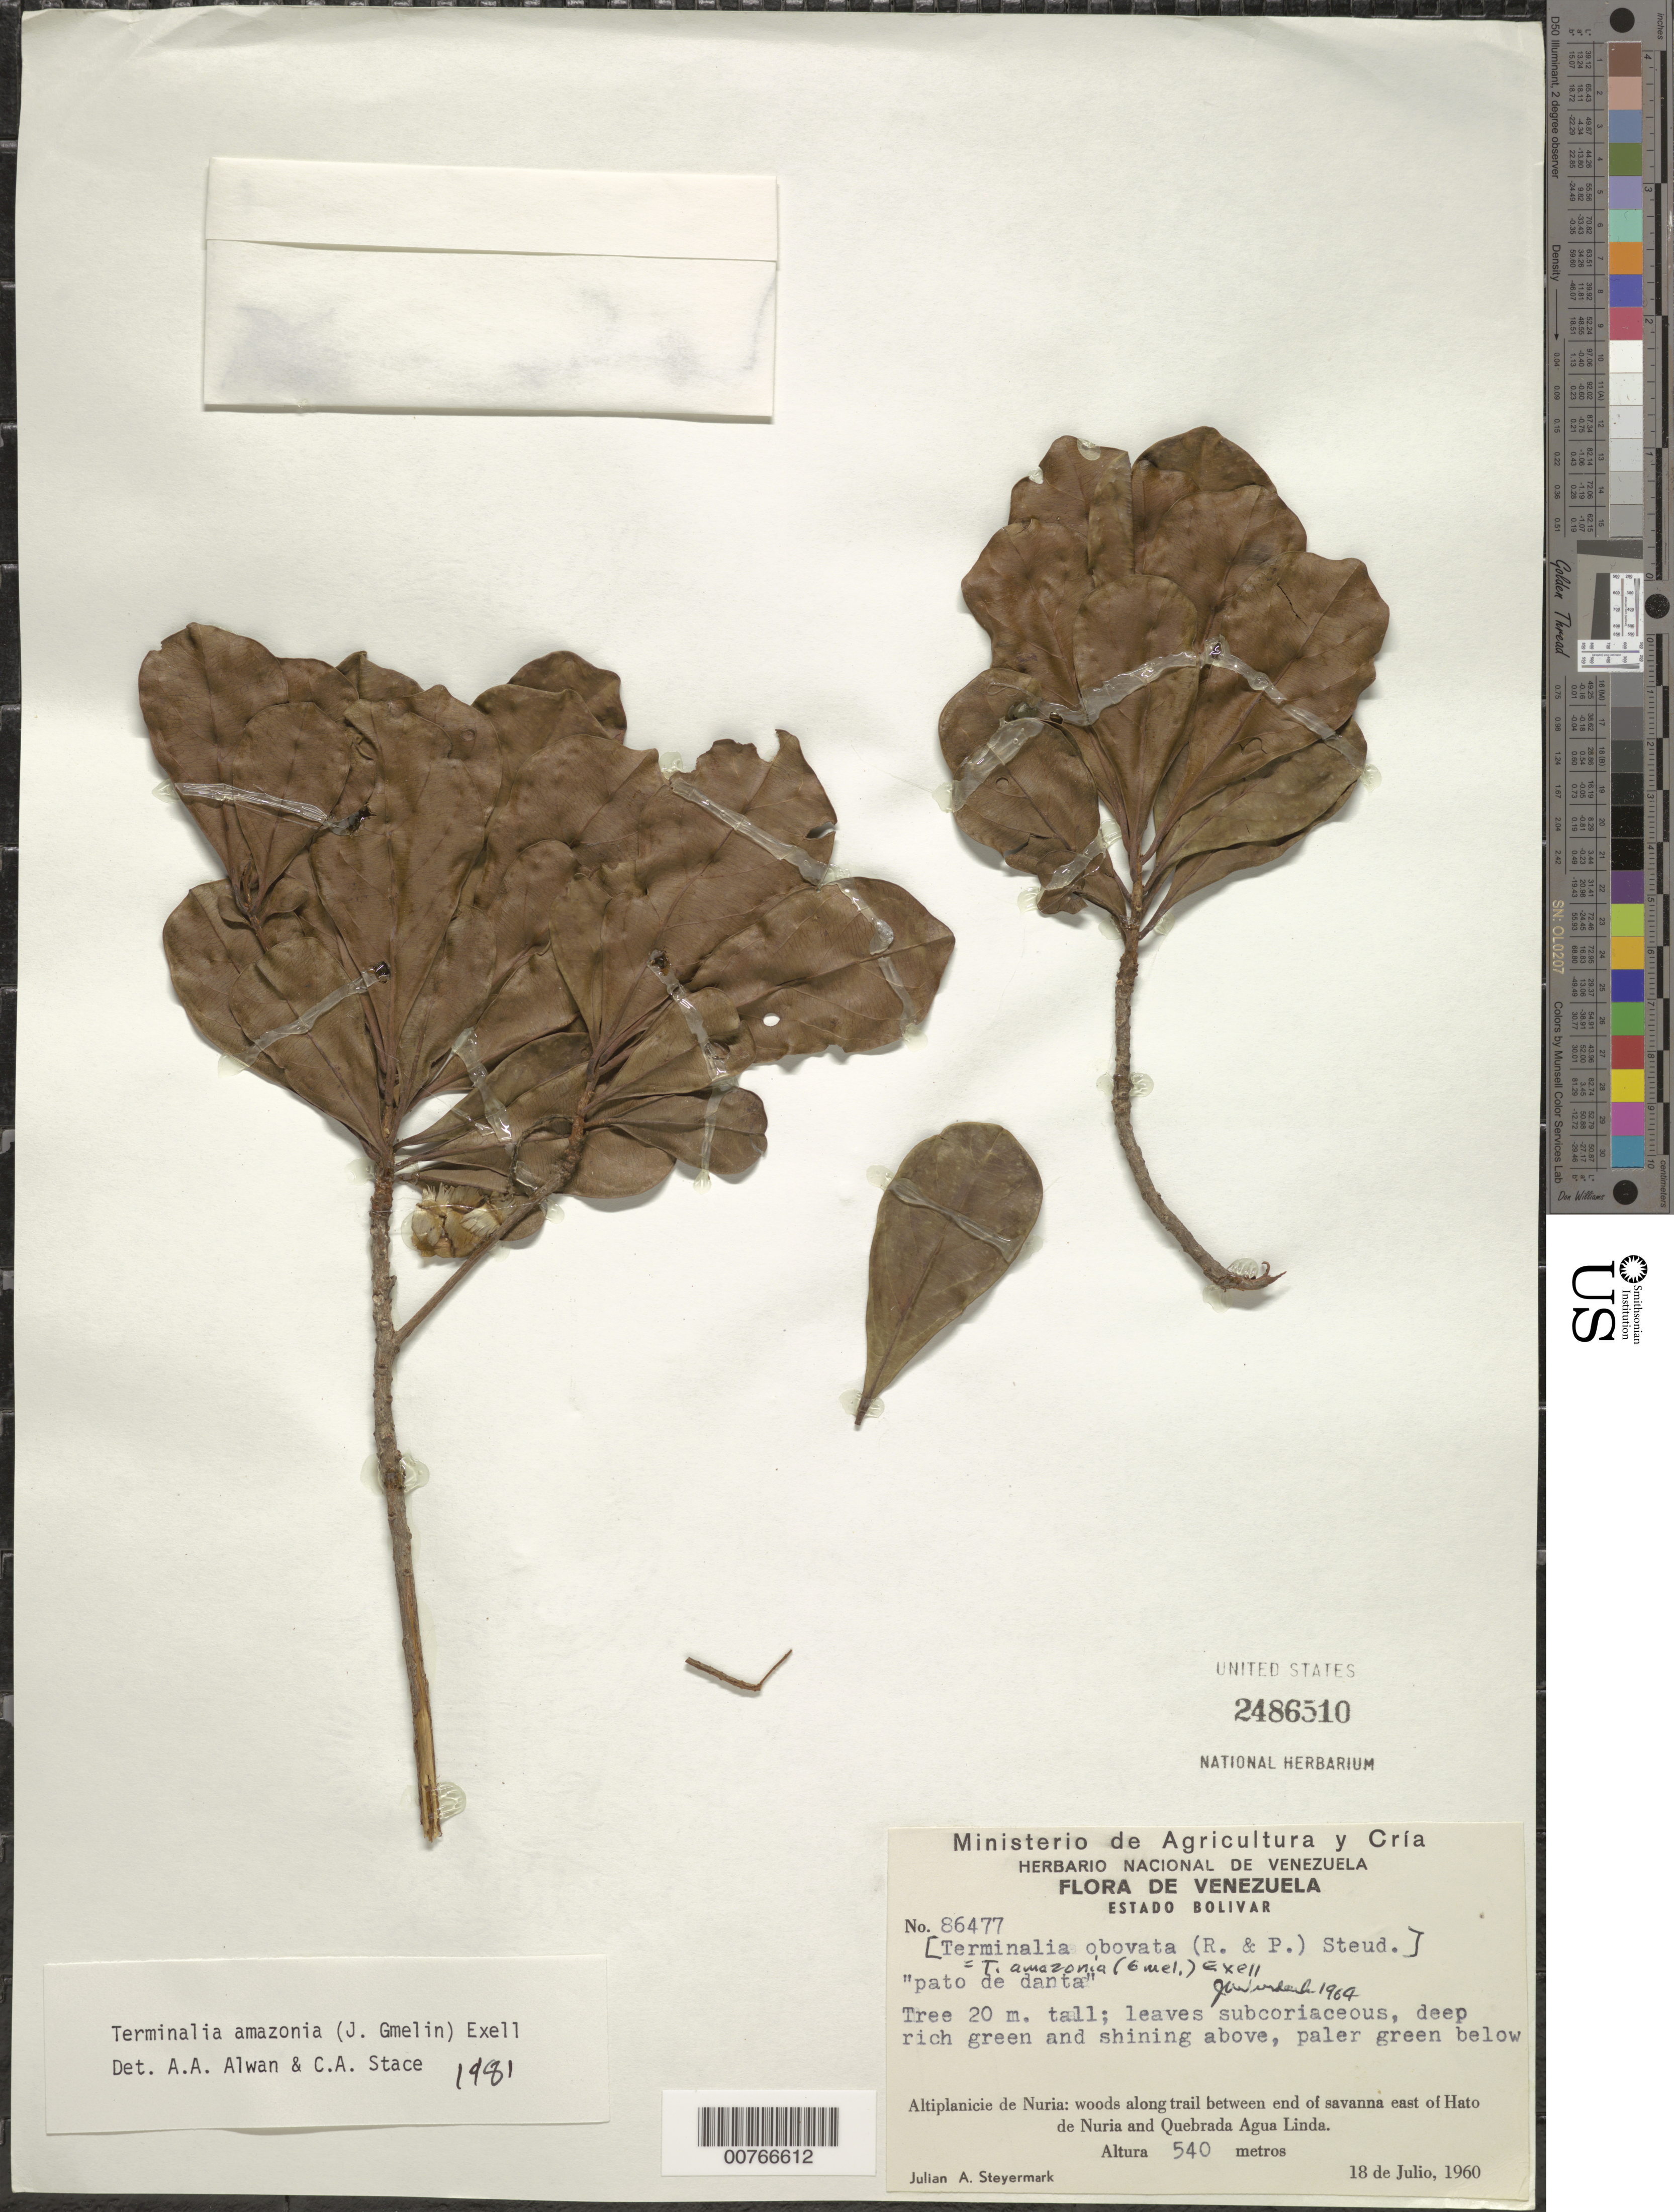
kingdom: Plantae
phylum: Tracheophyta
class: Magnoliopsida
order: Myrtales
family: Combretaceae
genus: Terminalia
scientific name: Terminalia amazonia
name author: (J.F. Gmel.) Exell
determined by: Alwan, A. R.; Stace, C. A.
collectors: J. Steyermark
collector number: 86477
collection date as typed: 18-Jul-60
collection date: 1960-07-18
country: Venezuela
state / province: Bolívar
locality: Altiplanicie de Nuria, E of Hato de Nuria and quebrada Agua Linda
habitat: Woods along trail between savanna and quebrada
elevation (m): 540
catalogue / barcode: US 2486510